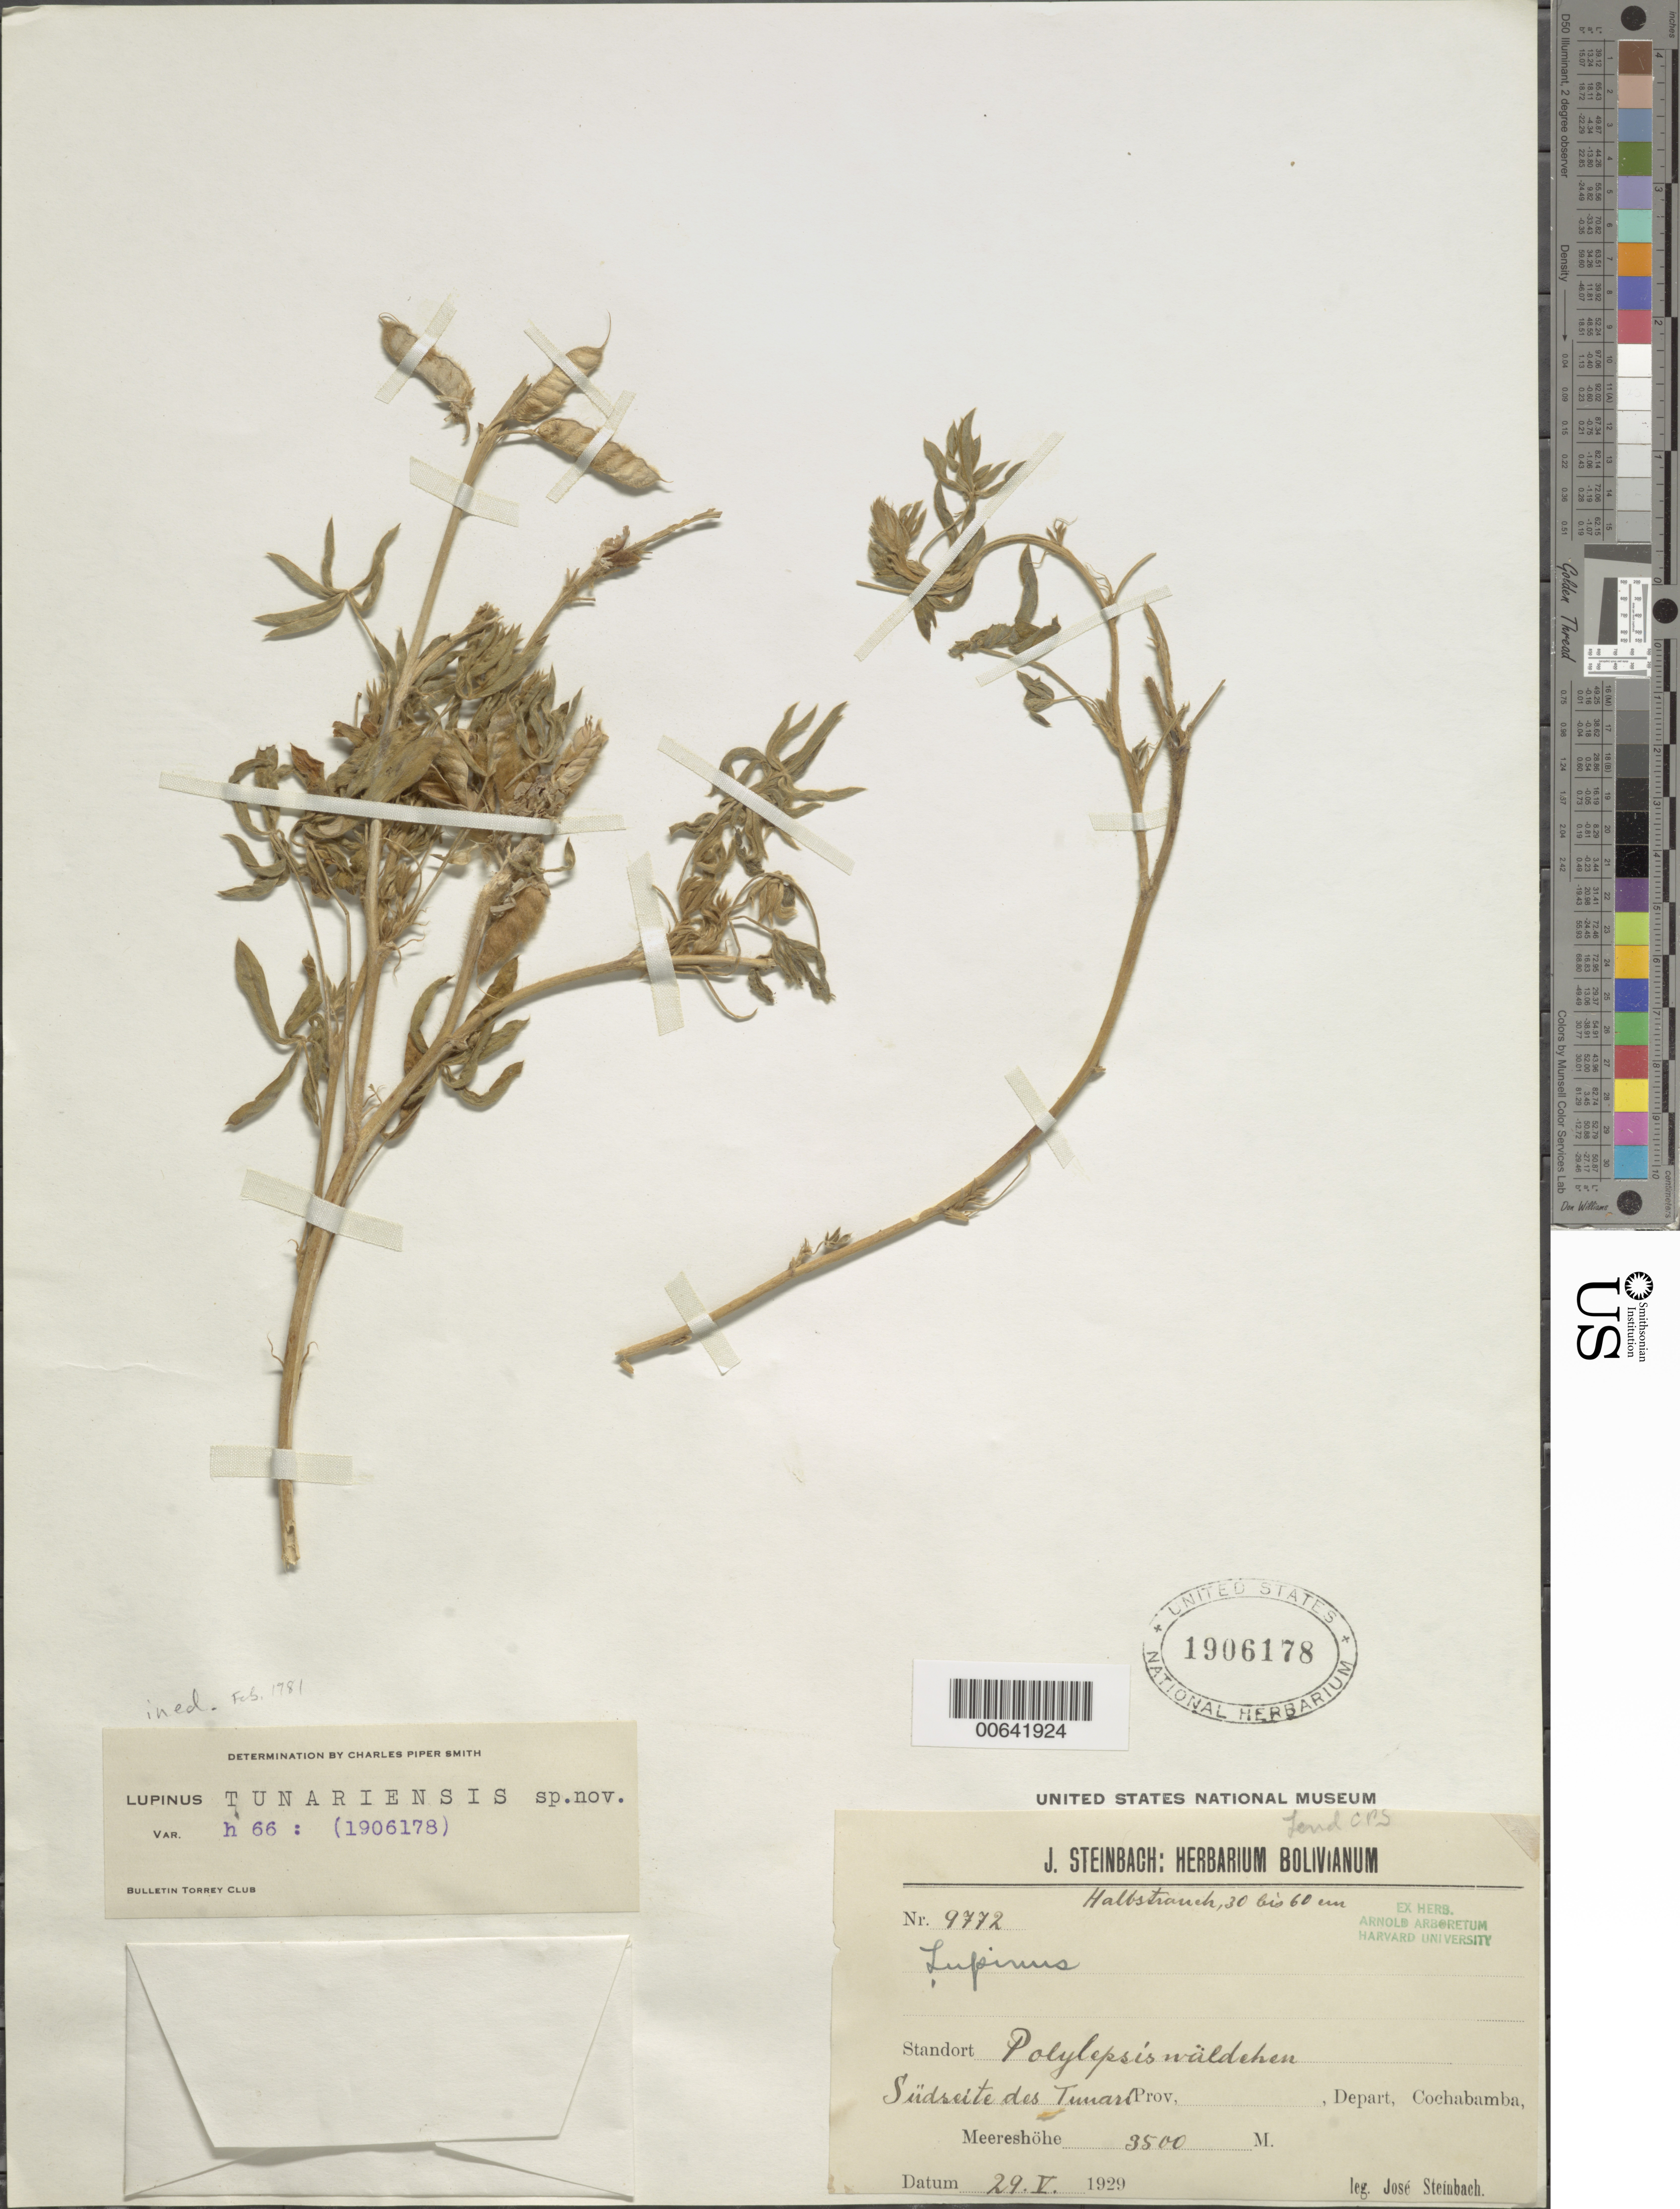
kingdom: Plantae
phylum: Tracheophyta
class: Magnoliopsida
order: Fabales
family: Fabaceae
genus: Lupinus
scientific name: Lupinus tunariensis sp. nov. ined. Feb. 1981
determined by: Smith, C. P.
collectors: J. Steinbach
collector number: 9772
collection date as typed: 29 May 1929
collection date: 1929-05-29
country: Bolivia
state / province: Cochabamba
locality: Sudeste del Tunari.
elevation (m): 3500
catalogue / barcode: US 1906178